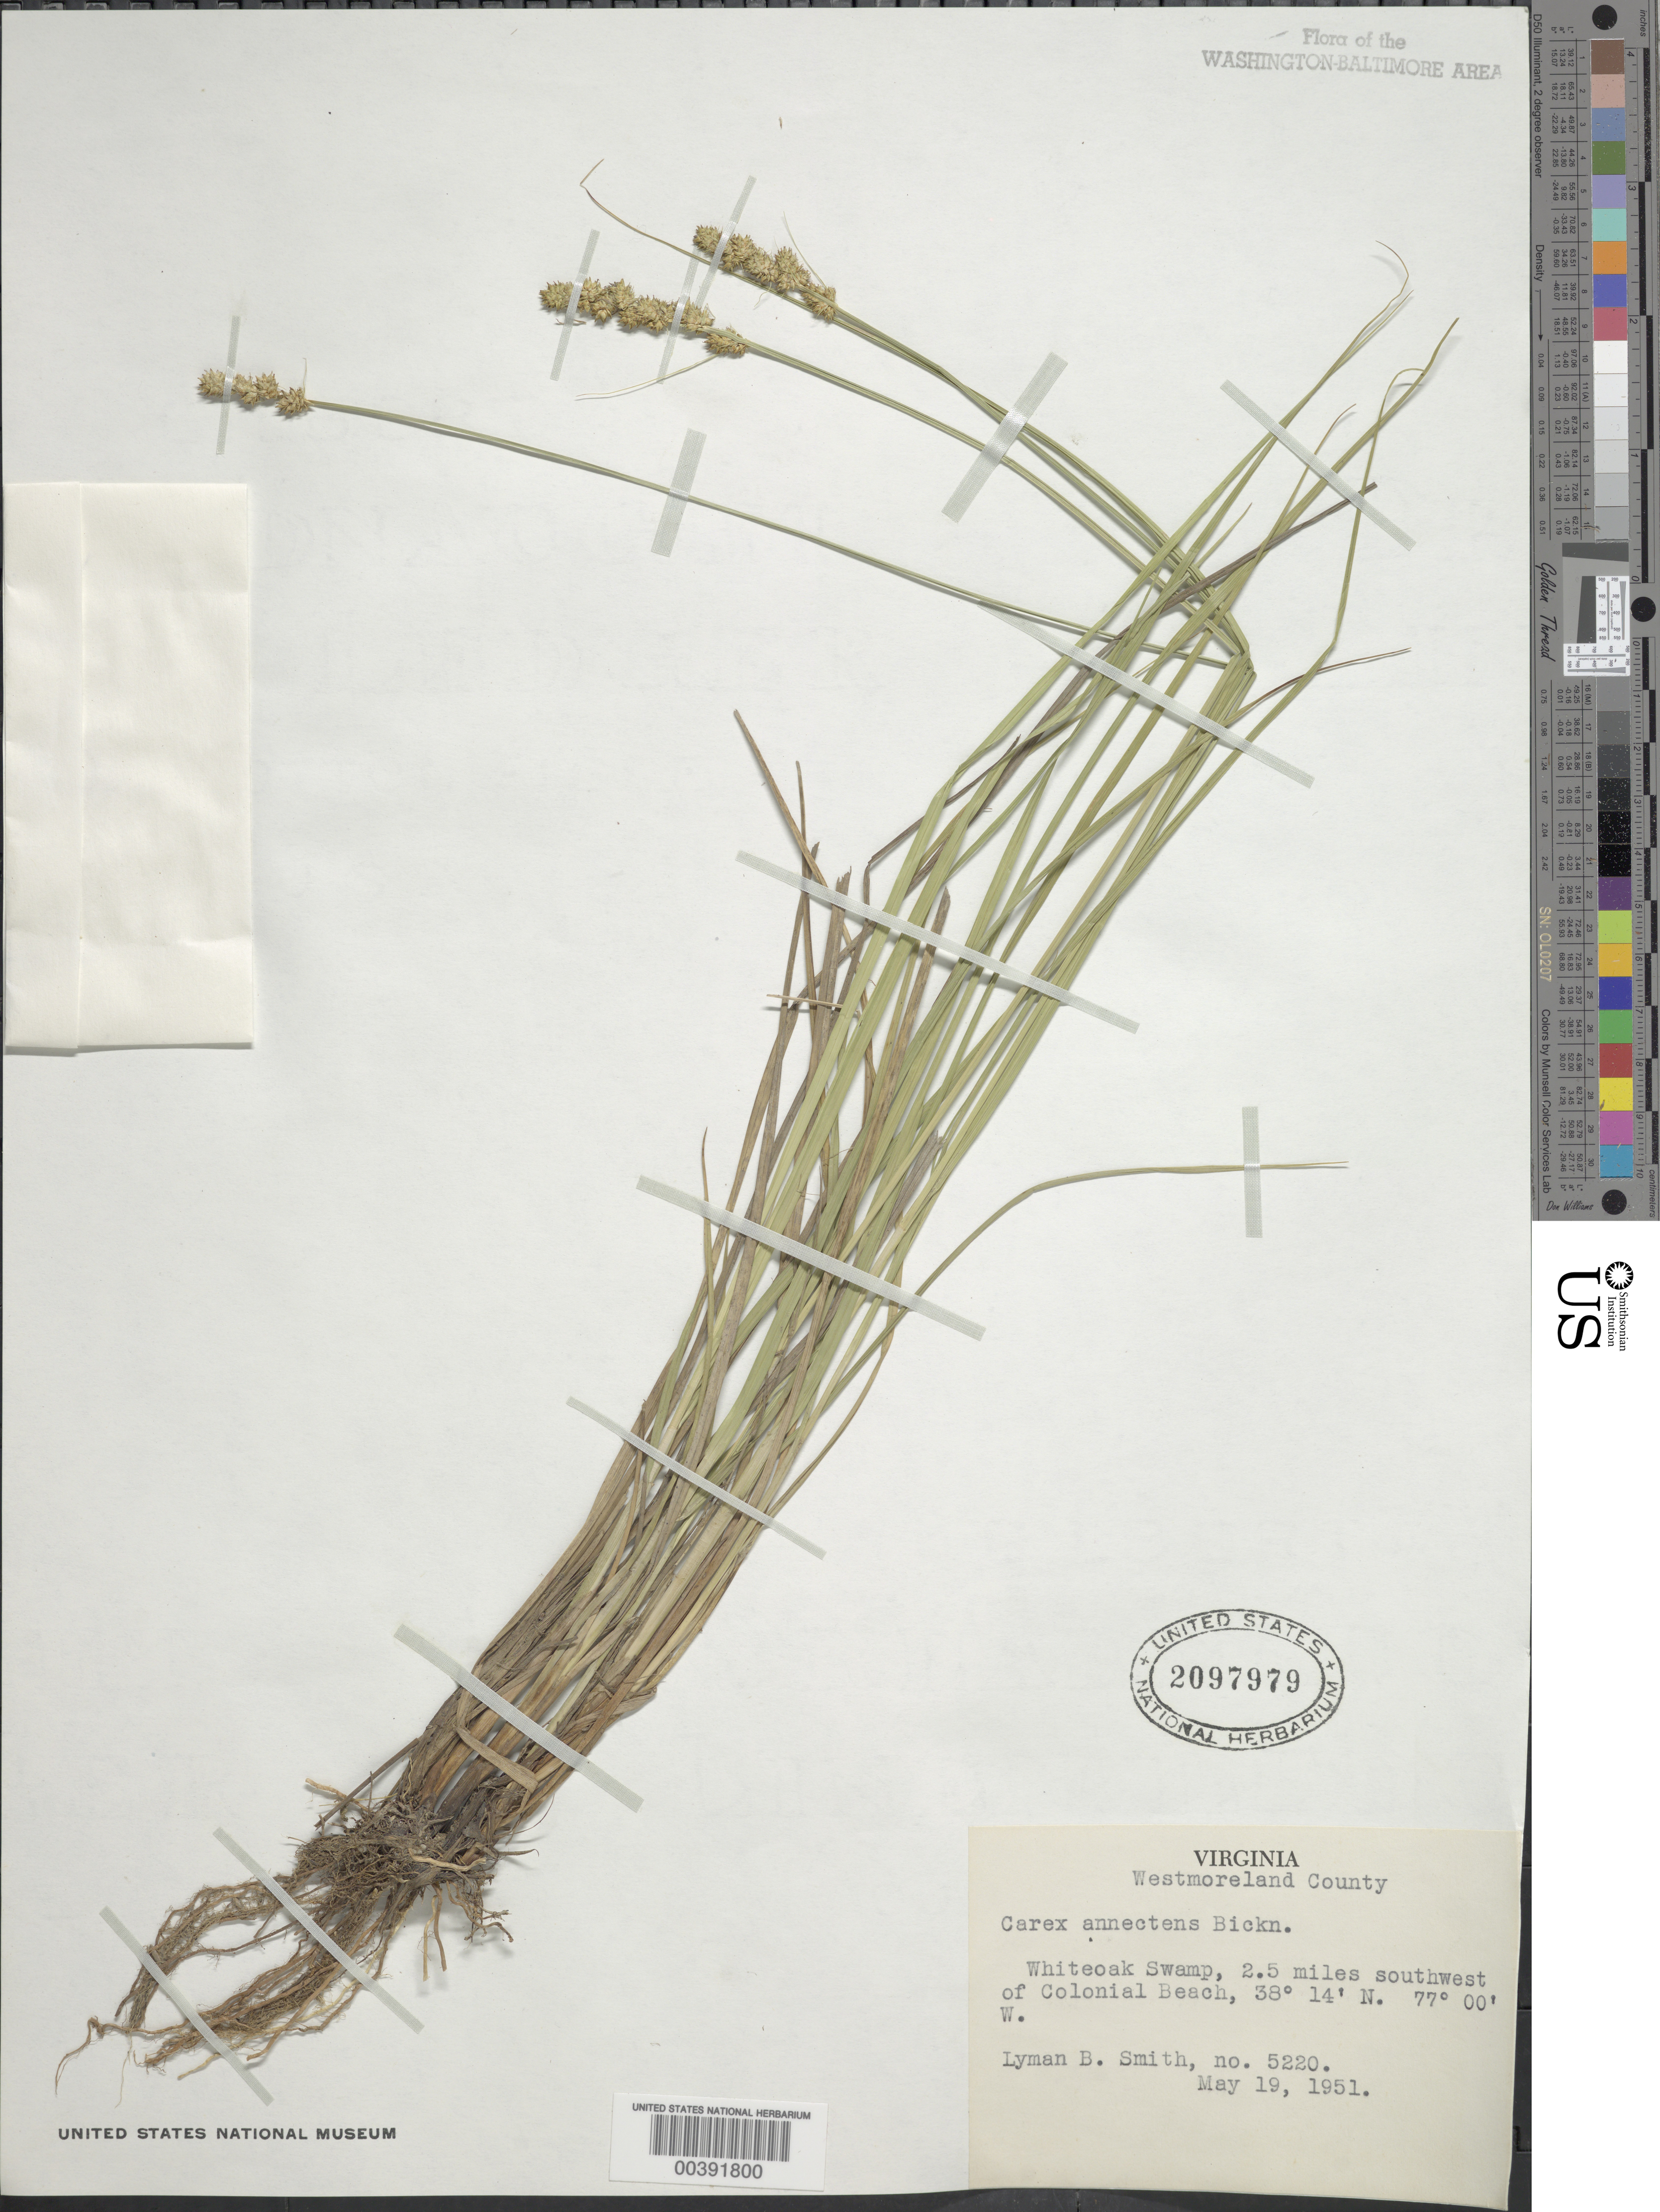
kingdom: Plantae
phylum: Tracheophyta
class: Liliopsida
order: Poales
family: Cyperaceae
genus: Carex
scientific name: Carex annectens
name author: (E.P. Bicknell) E.P. Bicknell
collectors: L. Smith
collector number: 5220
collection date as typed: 19 May 1951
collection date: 1951-05-19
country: United States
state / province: Virginia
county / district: Westmoreland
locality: Whiteoak Swamp, SW of Colonial Beach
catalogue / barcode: US 2097979